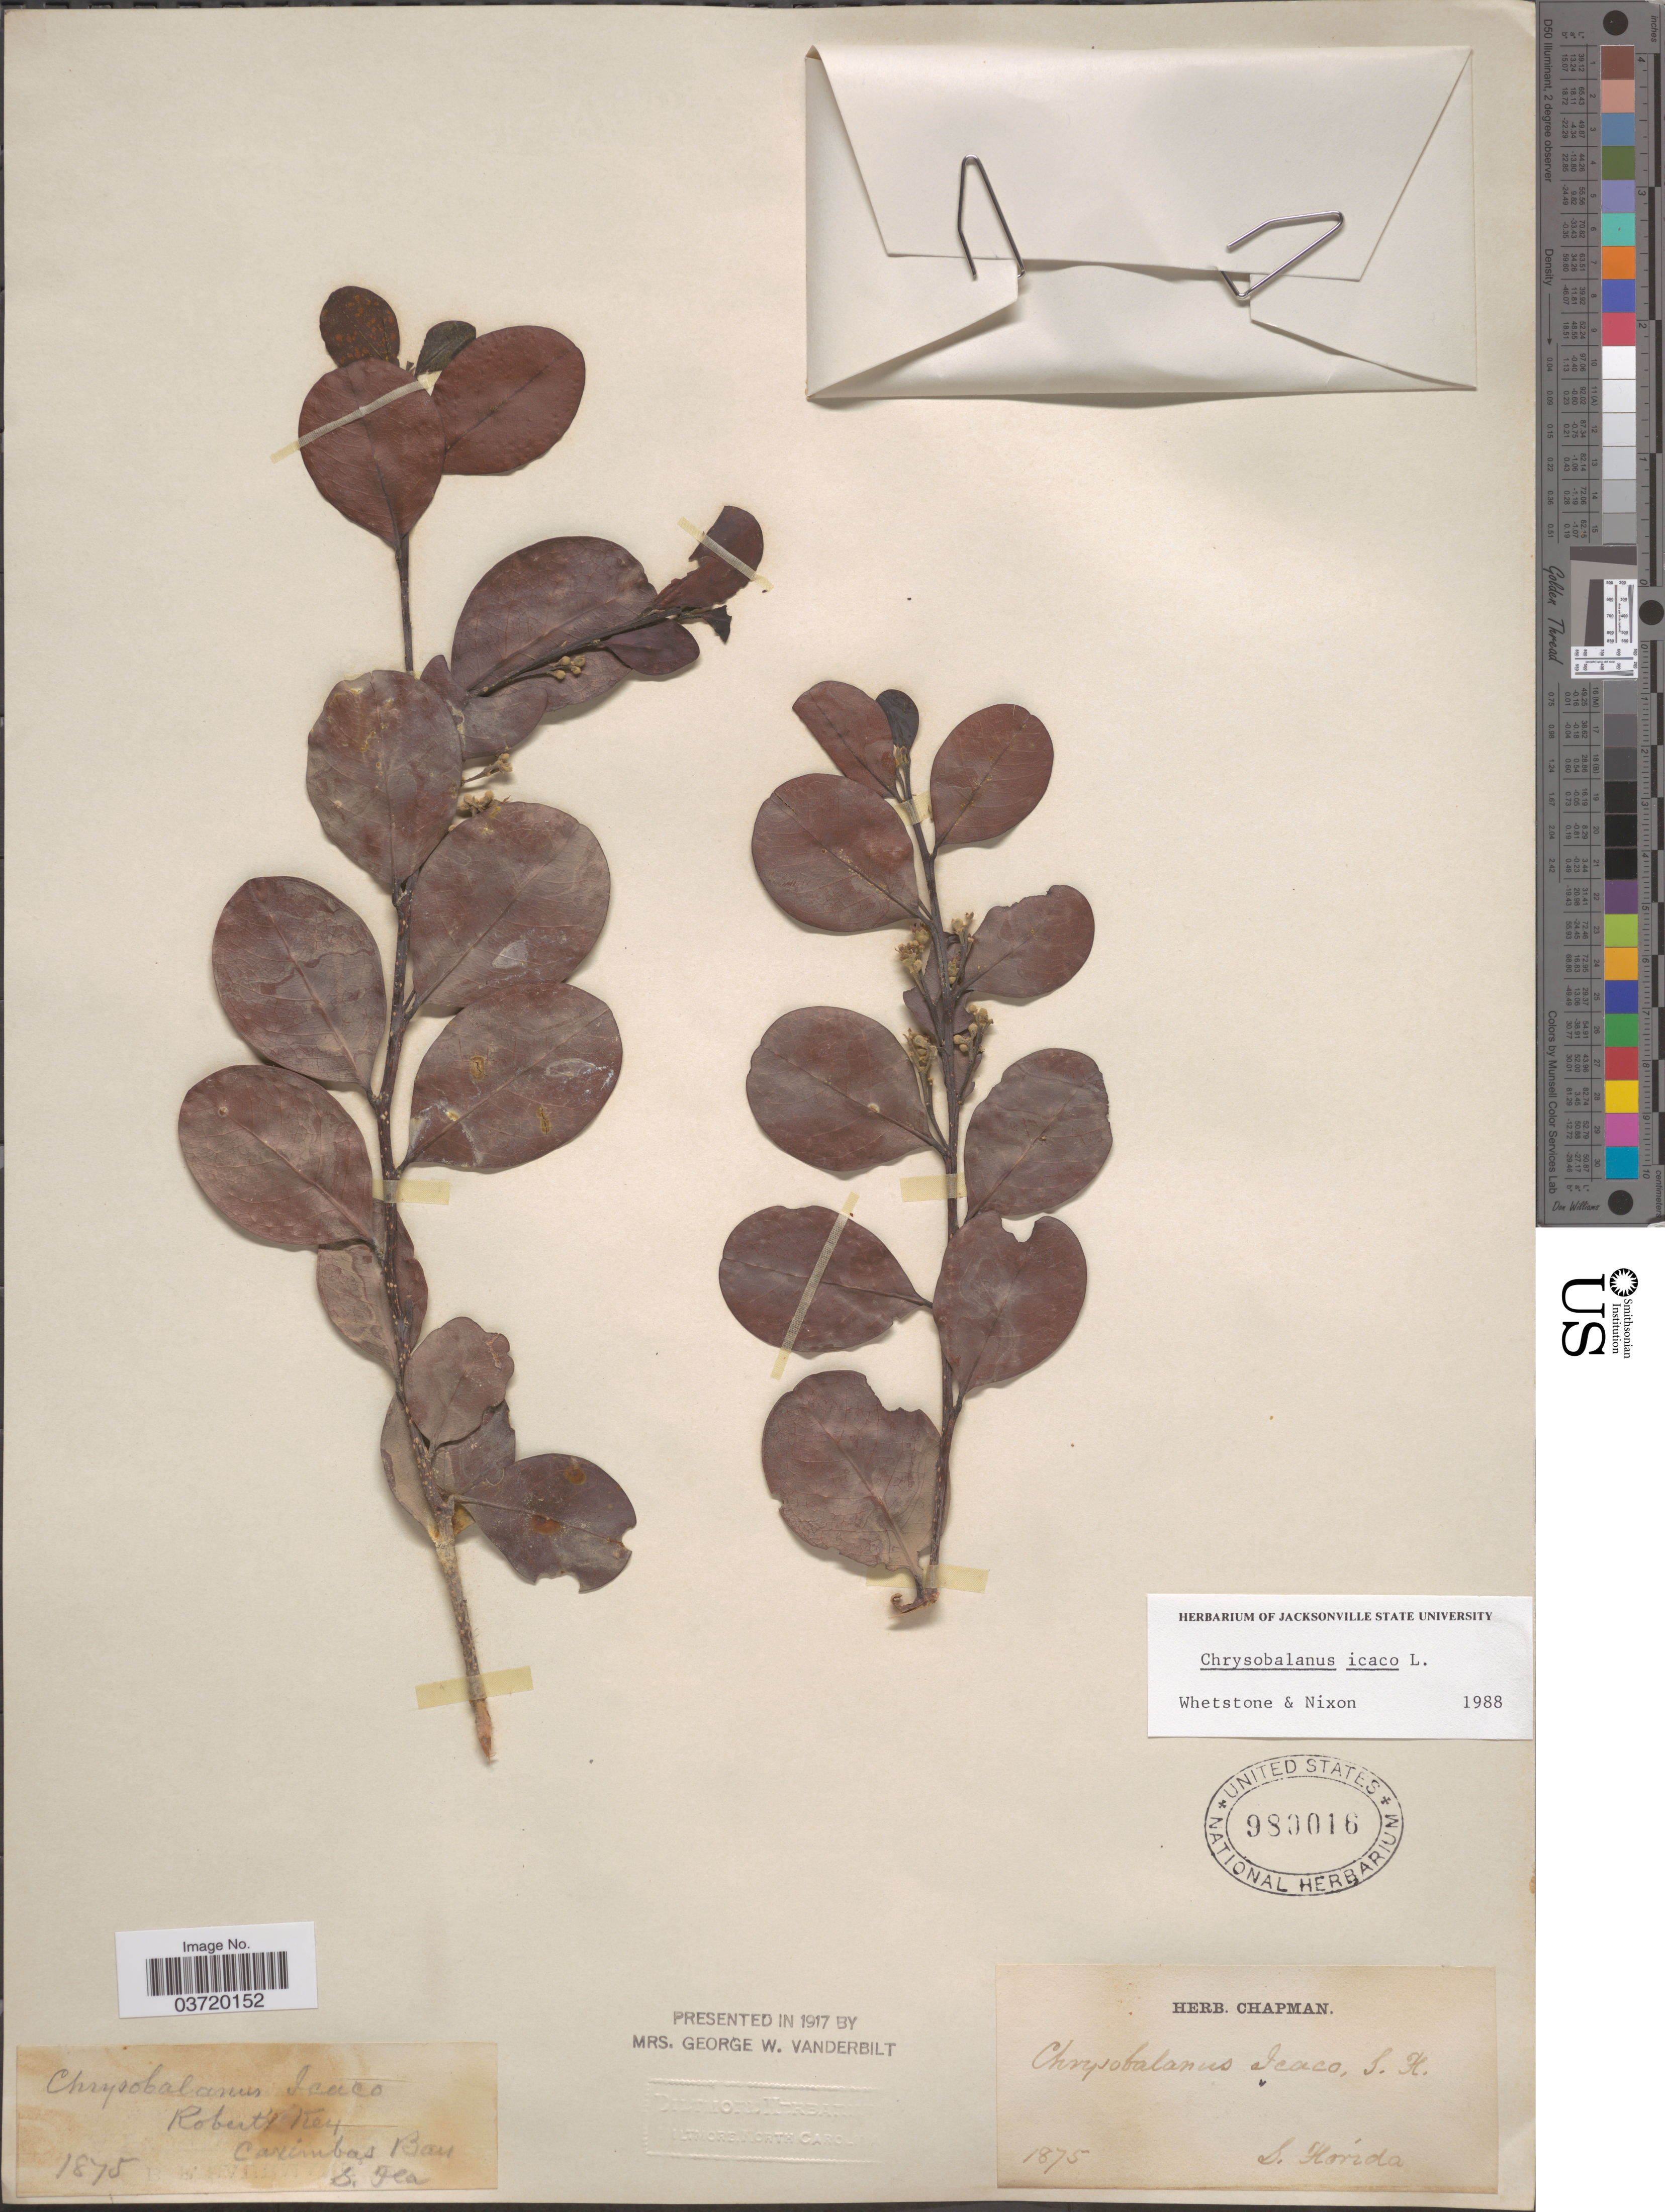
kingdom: Plantae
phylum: Tracheophyta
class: Magnoliopsida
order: Malpighiales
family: Chrysobalanaceae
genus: Chrysobalanus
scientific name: Chrysobalanus icaco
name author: L.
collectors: ex herb. Chapman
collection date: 1875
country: United States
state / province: Florida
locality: Robert Key. Caximbas Bay S. Florida.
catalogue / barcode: US 980016